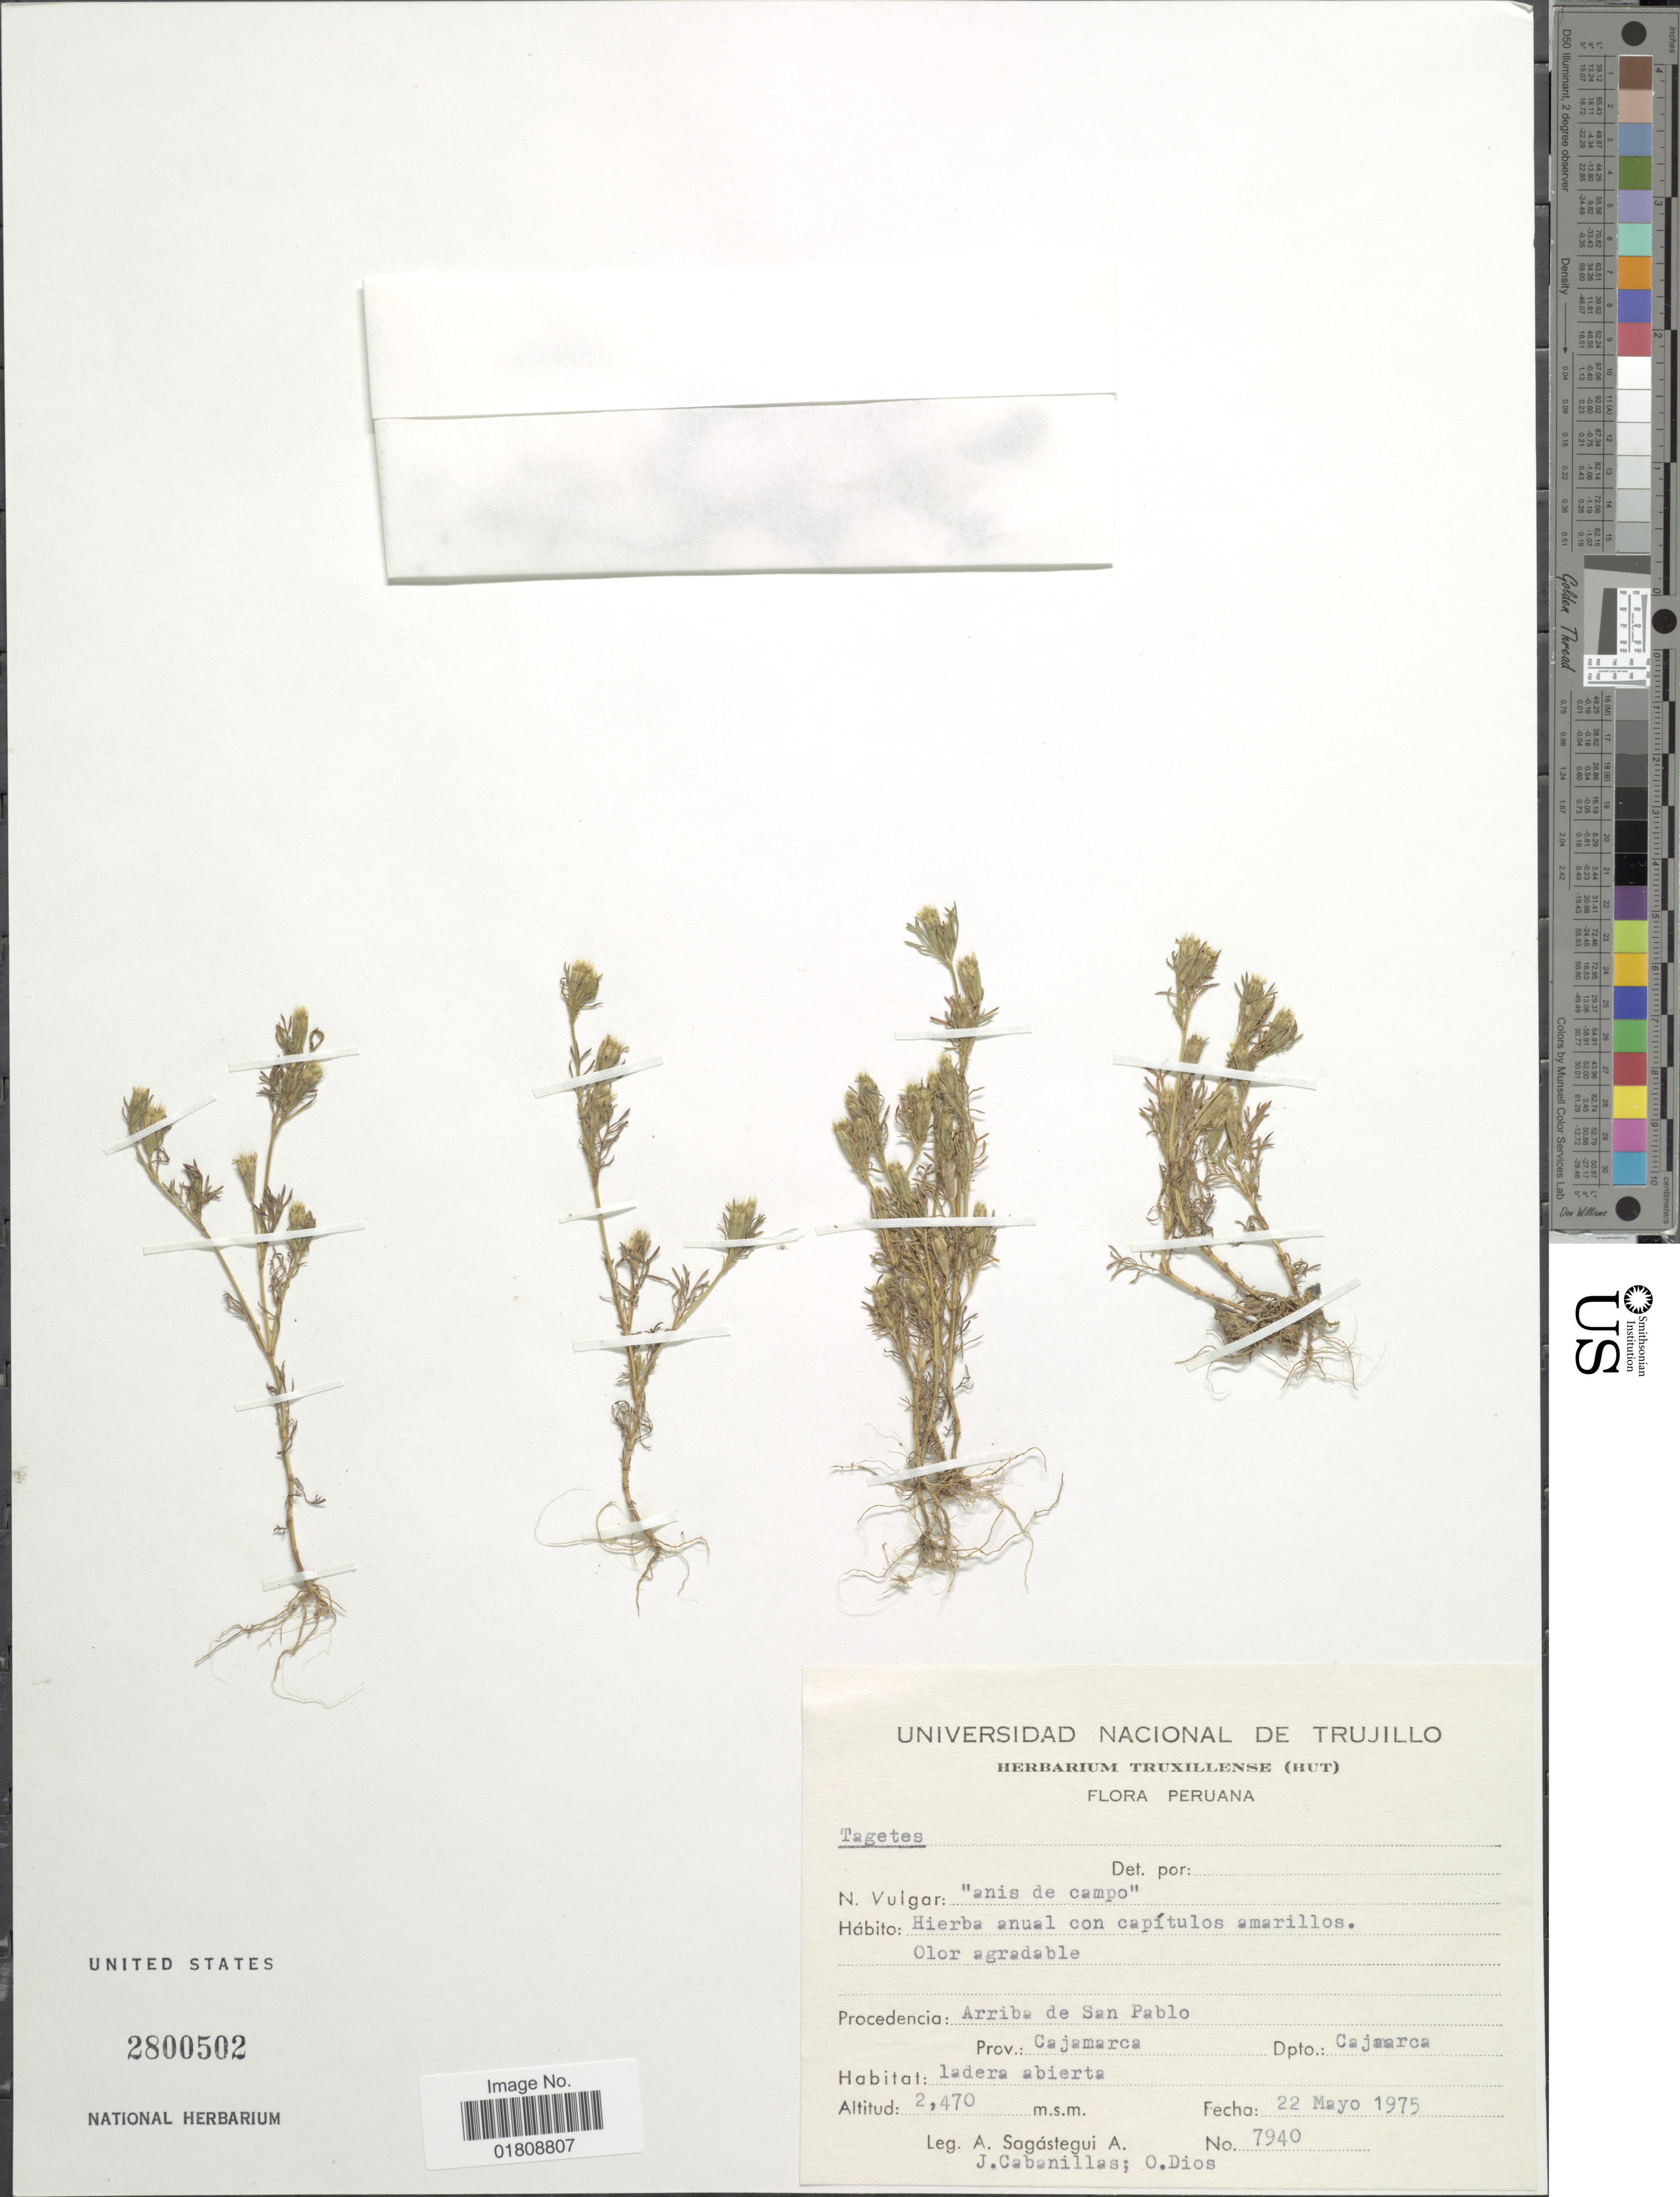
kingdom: Plantae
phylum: Tracheophyta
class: Magnoliopsida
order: Asterales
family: Asteraceae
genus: Tagetes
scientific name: Tagetes filifolia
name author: Lag.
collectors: A. Sagástegui A., J. Cabanillas & O. Dios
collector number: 7940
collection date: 1975-05-22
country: Peru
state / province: Cajamarca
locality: Arriba de San Pablo, Prov. Cajamarca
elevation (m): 2470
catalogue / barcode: US 2800502